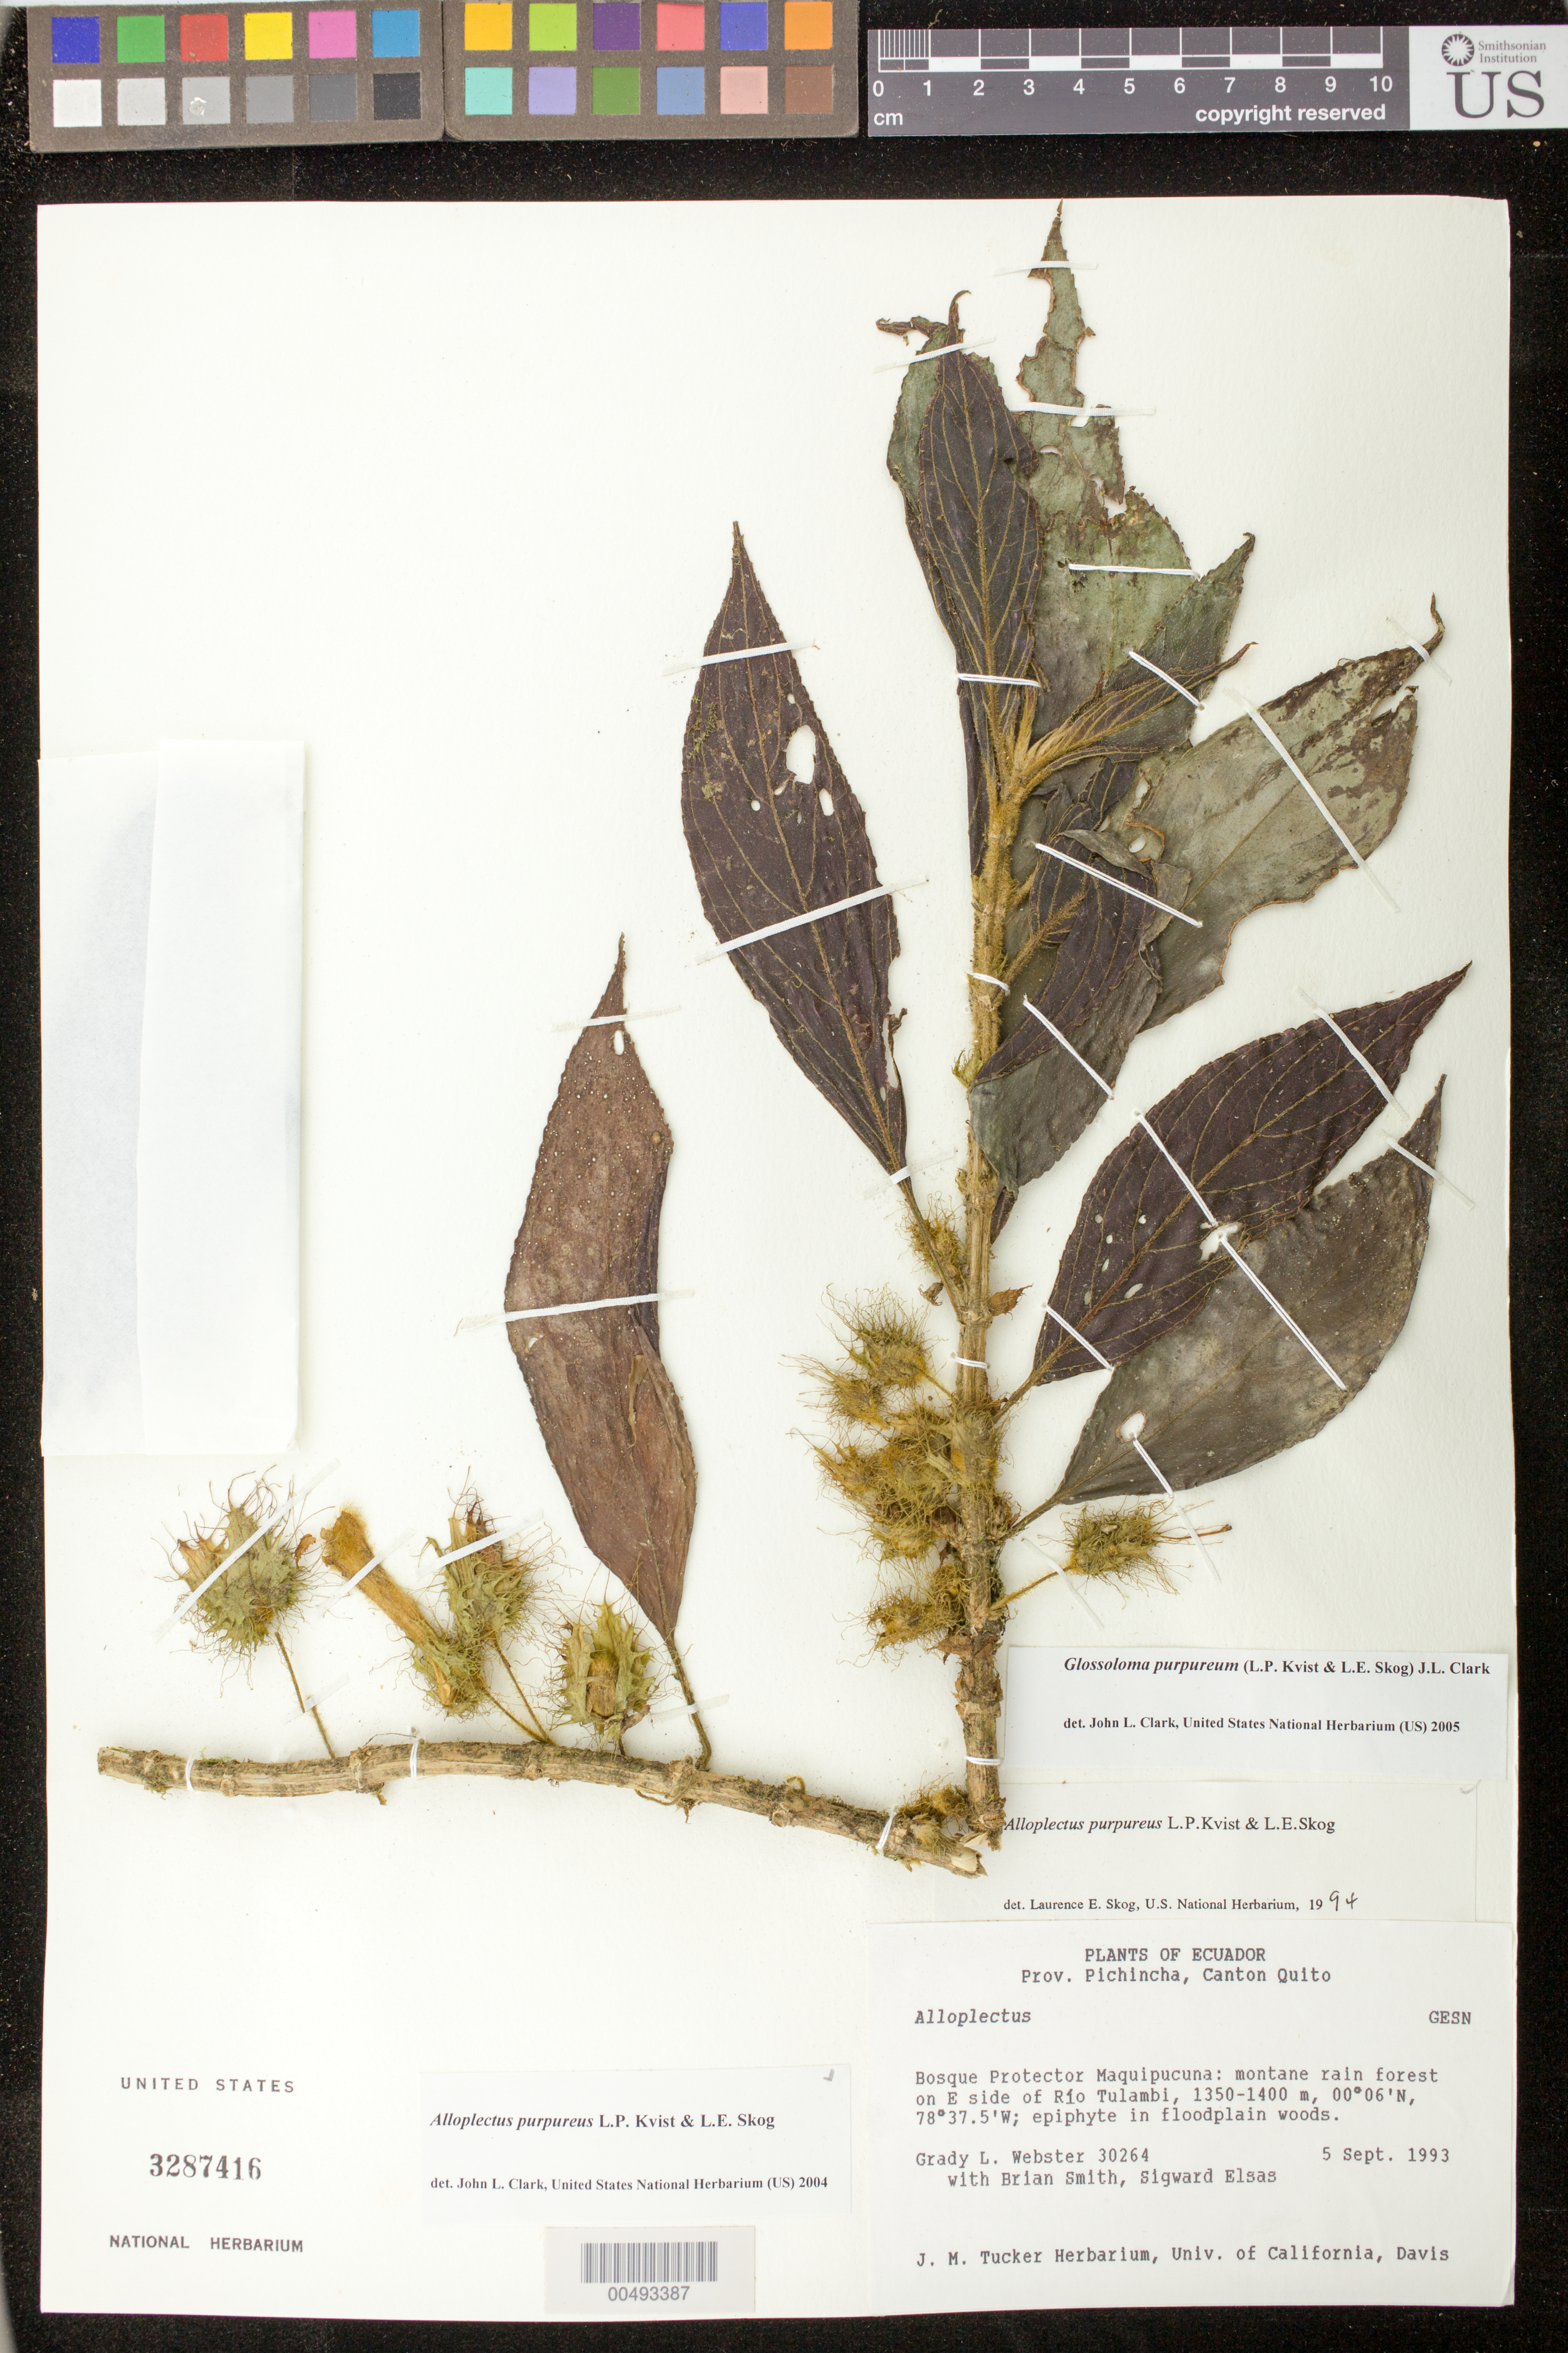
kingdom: Plantae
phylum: Tracheophyta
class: Magnoliopsida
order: Lamiales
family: Gesneriaceae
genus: Glossoloma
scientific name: Glossoloma purpureum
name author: (L.P. Kvist & L.E. Skog) J.L. Clark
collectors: G. L. Webster, B. Smith & S. Elsas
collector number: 30264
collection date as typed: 05 Sep 1993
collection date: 1993-09-05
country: Ecuador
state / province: Pichincha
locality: Cantón Quito, Bosque Protector Maquipucuna, E side of Rio Tulambi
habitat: Montane rain forest in floodplain woods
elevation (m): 1350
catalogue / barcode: US 3287416